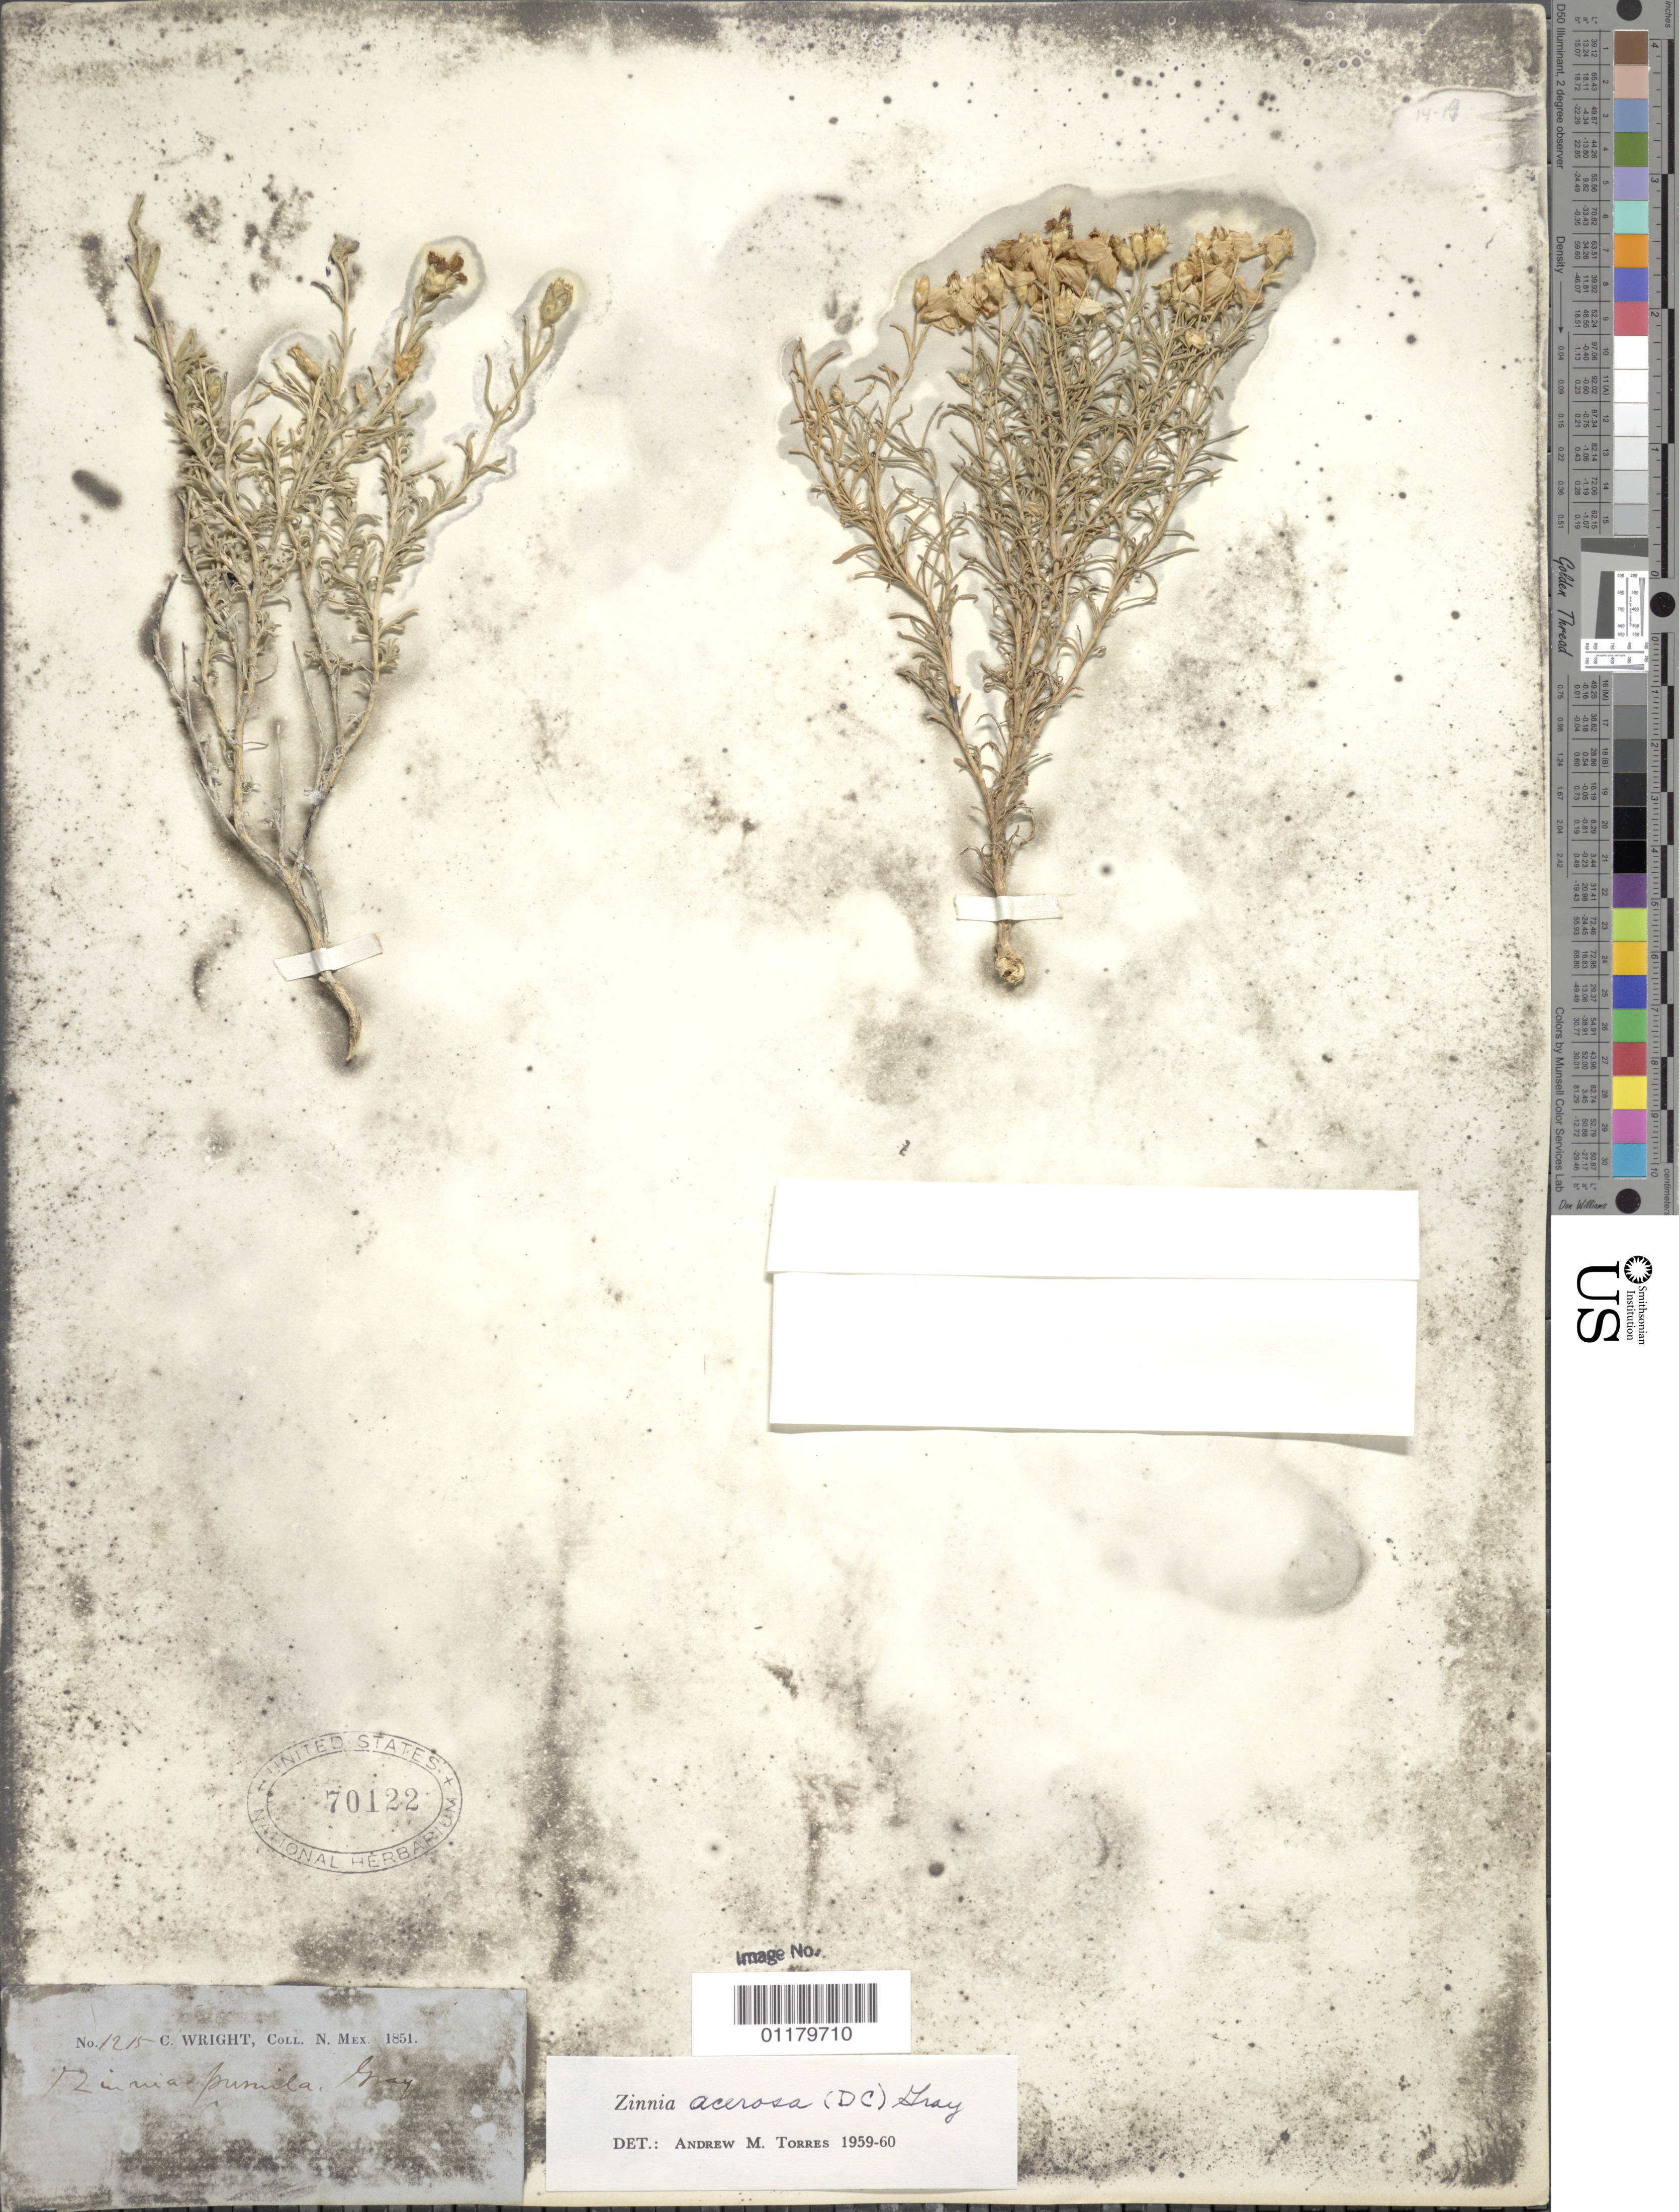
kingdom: Plantae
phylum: Tracheophyta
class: Magnoliopsida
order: Asterales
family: Asteraceae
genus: Zinnia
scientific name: Zinnia acerosa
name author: (DC.) A. Gray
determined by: Torres, A. M.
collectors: C. Wright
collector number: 1215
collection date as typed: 1851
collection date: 1851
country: United States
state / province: New Mexico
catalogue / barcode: US 70122